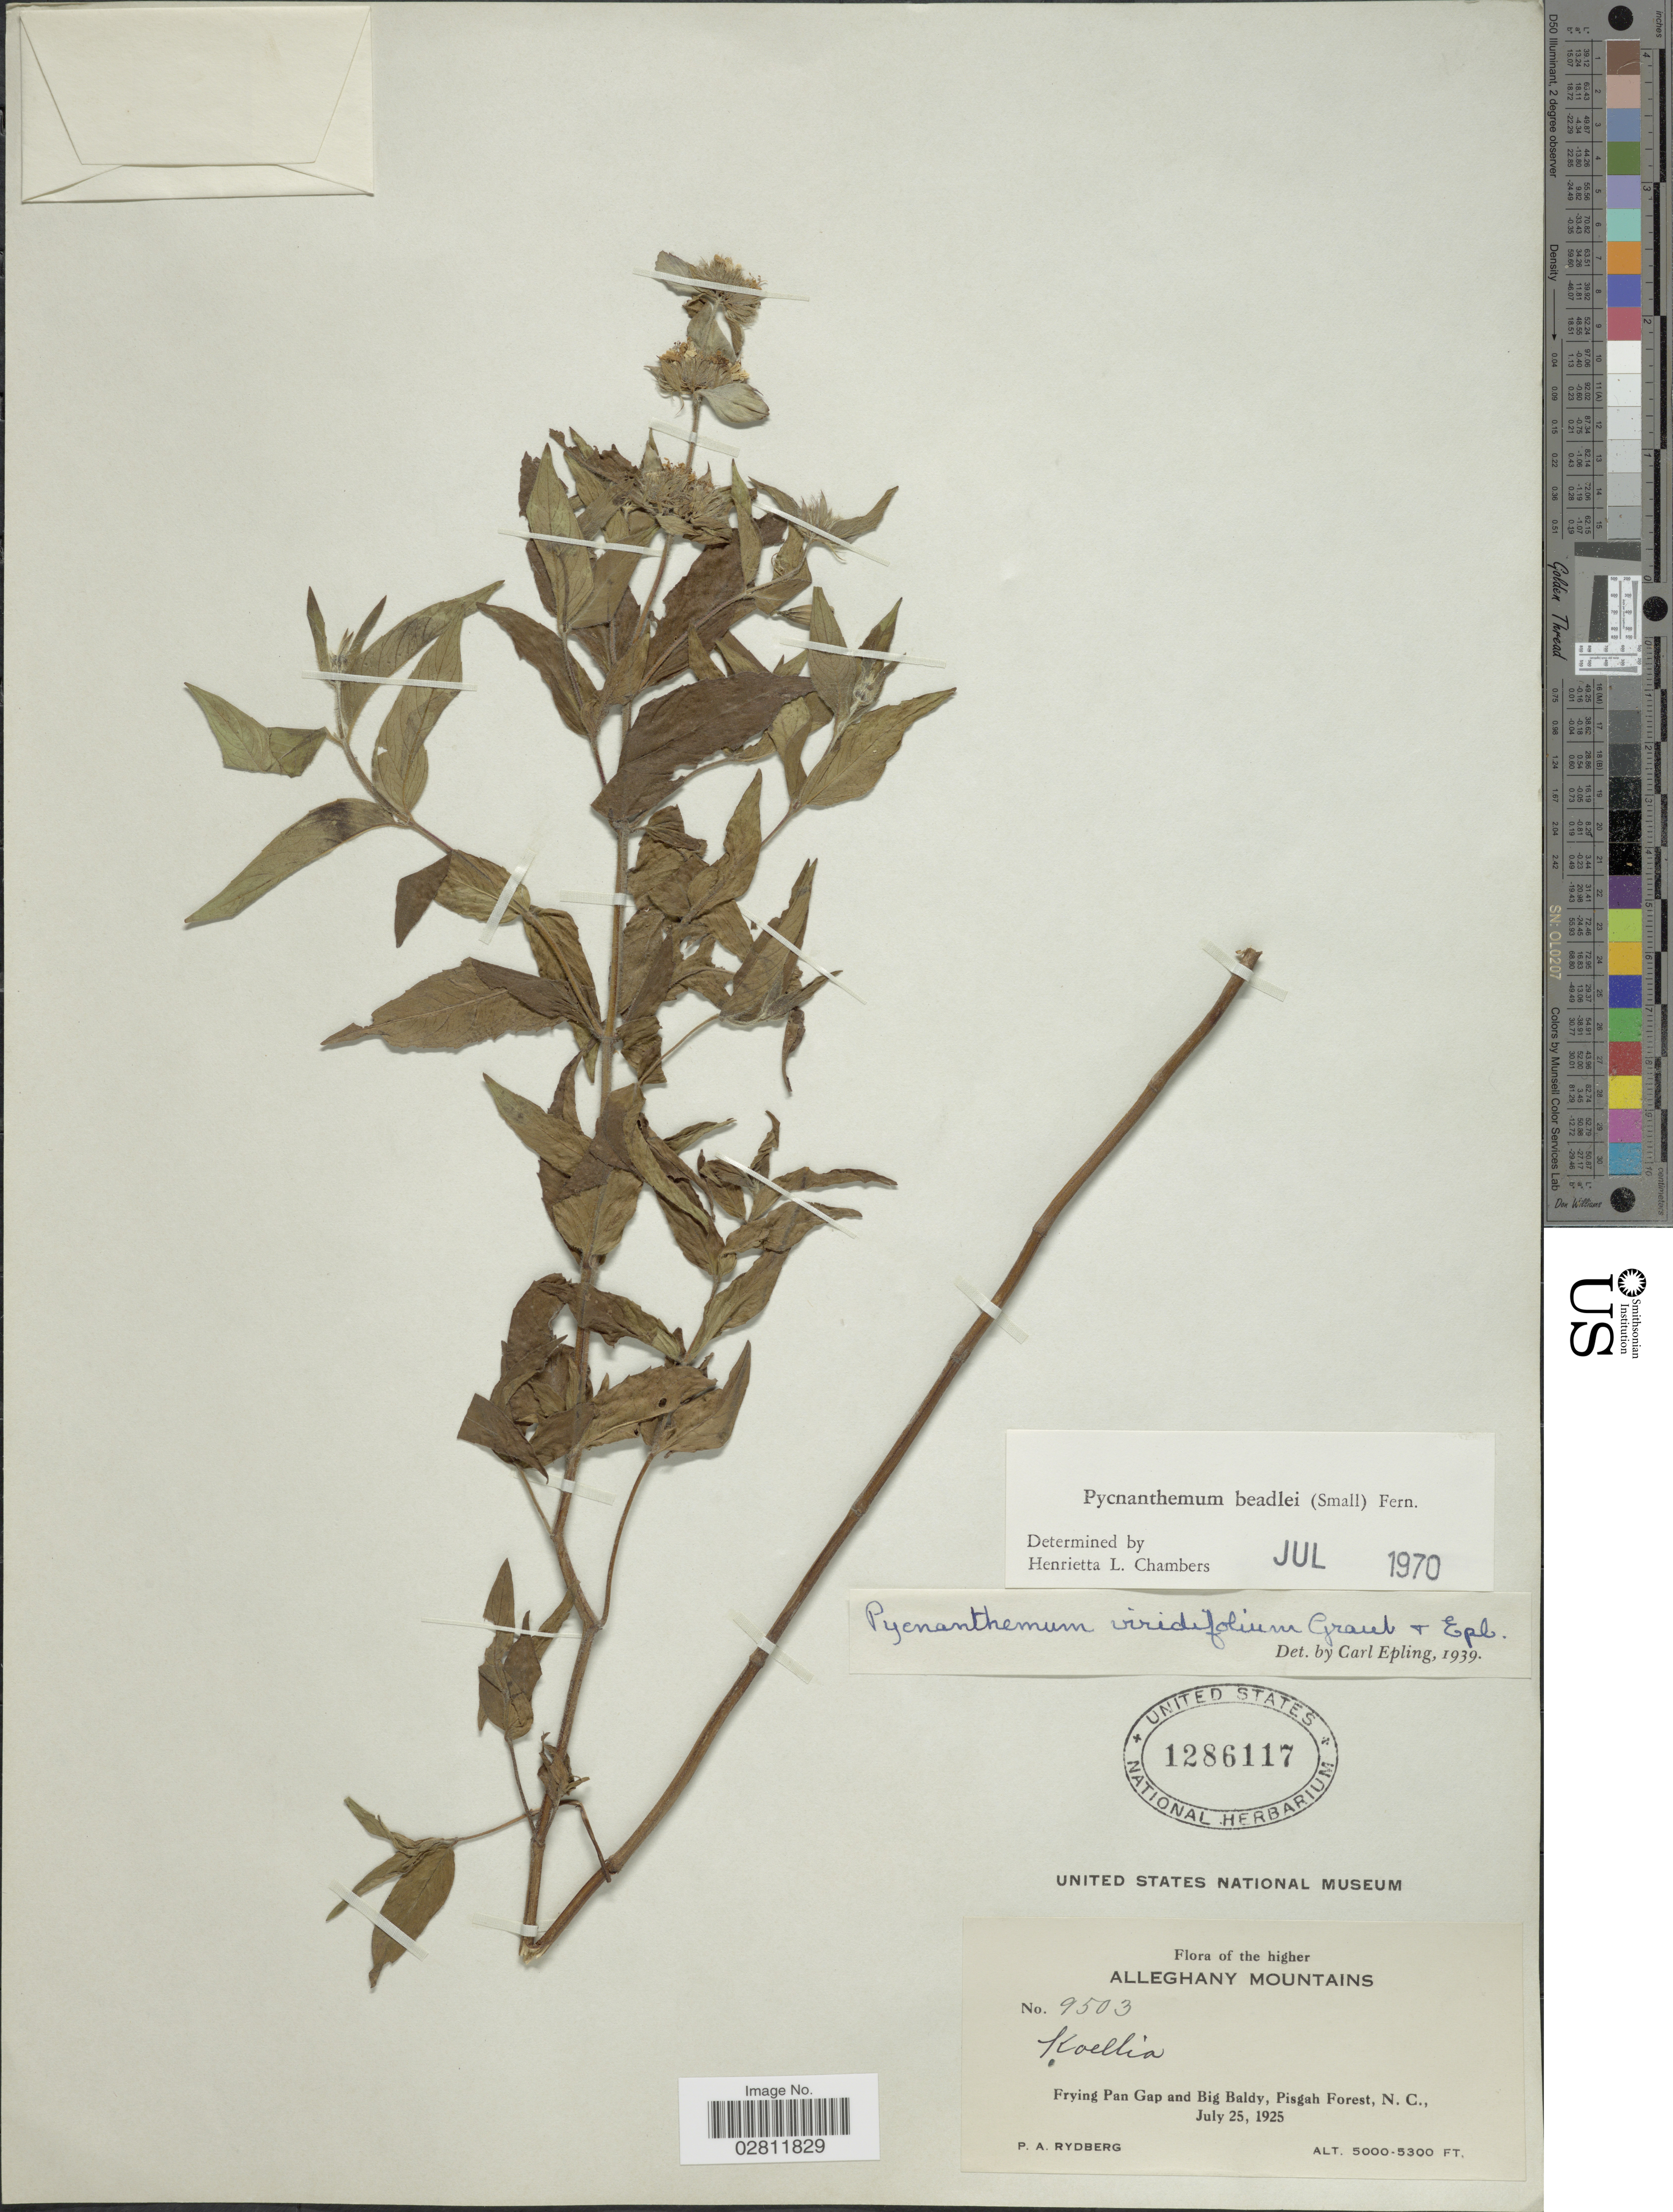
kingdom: Plantae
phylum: Tracheophyta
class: Magnoliopsida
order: Lamiales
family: Lamiaceae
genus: Pycnanthemum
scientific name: Pycnanthemum beadlei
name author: (Small) Fernald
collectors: P. A. Rydberg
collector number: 9503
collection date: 1925-07-25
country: United States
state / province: North Carolina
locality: Higher Alleghany Mountains. Frying Pan Gap and Big Baldy, Pisgah Forest.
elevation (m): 1524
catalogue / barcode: US 1286117